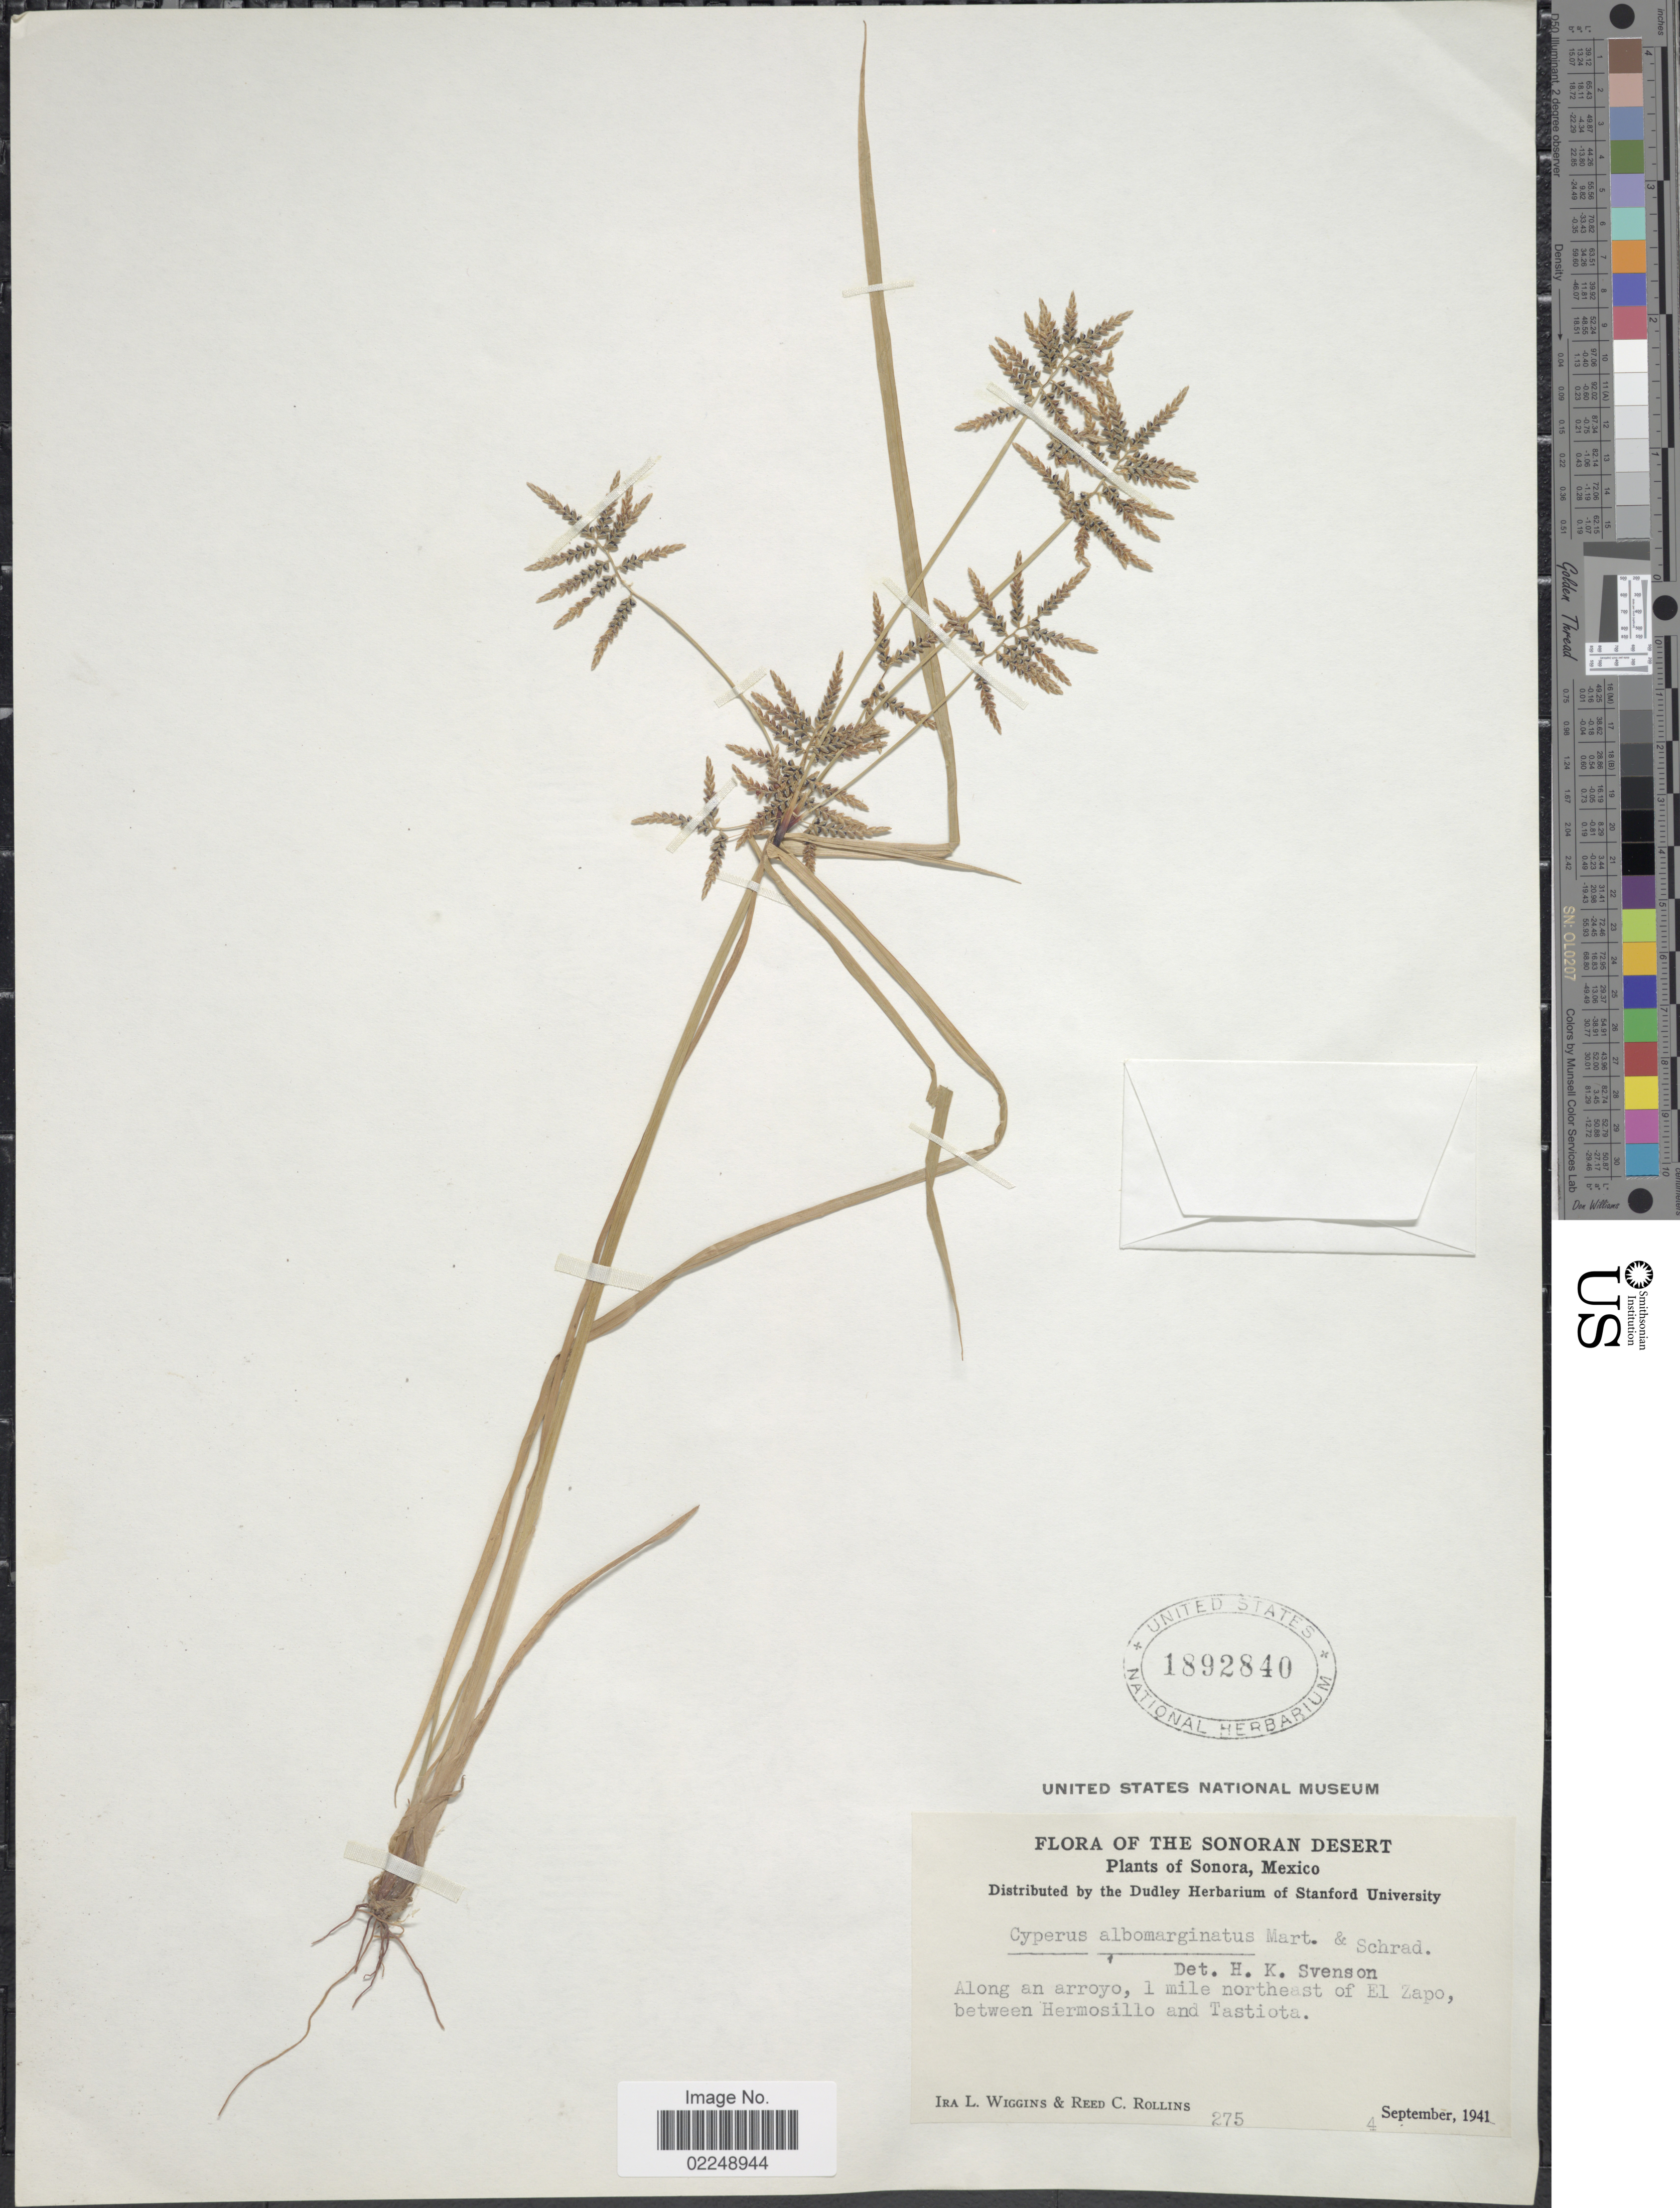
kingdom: Plantae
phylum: Tracheophyta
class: Liliopsida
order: Poales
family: Cyperaceae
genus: Cyperus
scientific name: Cyperus flavicomus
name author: Michx.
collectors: I. L. Wiggins & R. C. Rollins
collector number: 275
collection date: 1941-09-04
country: Mexico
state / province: Sonora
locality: Along an arroyo, 1 mile northeast of El Zapo, between Hermosiilo and Tastiota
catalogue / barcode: US 1892840